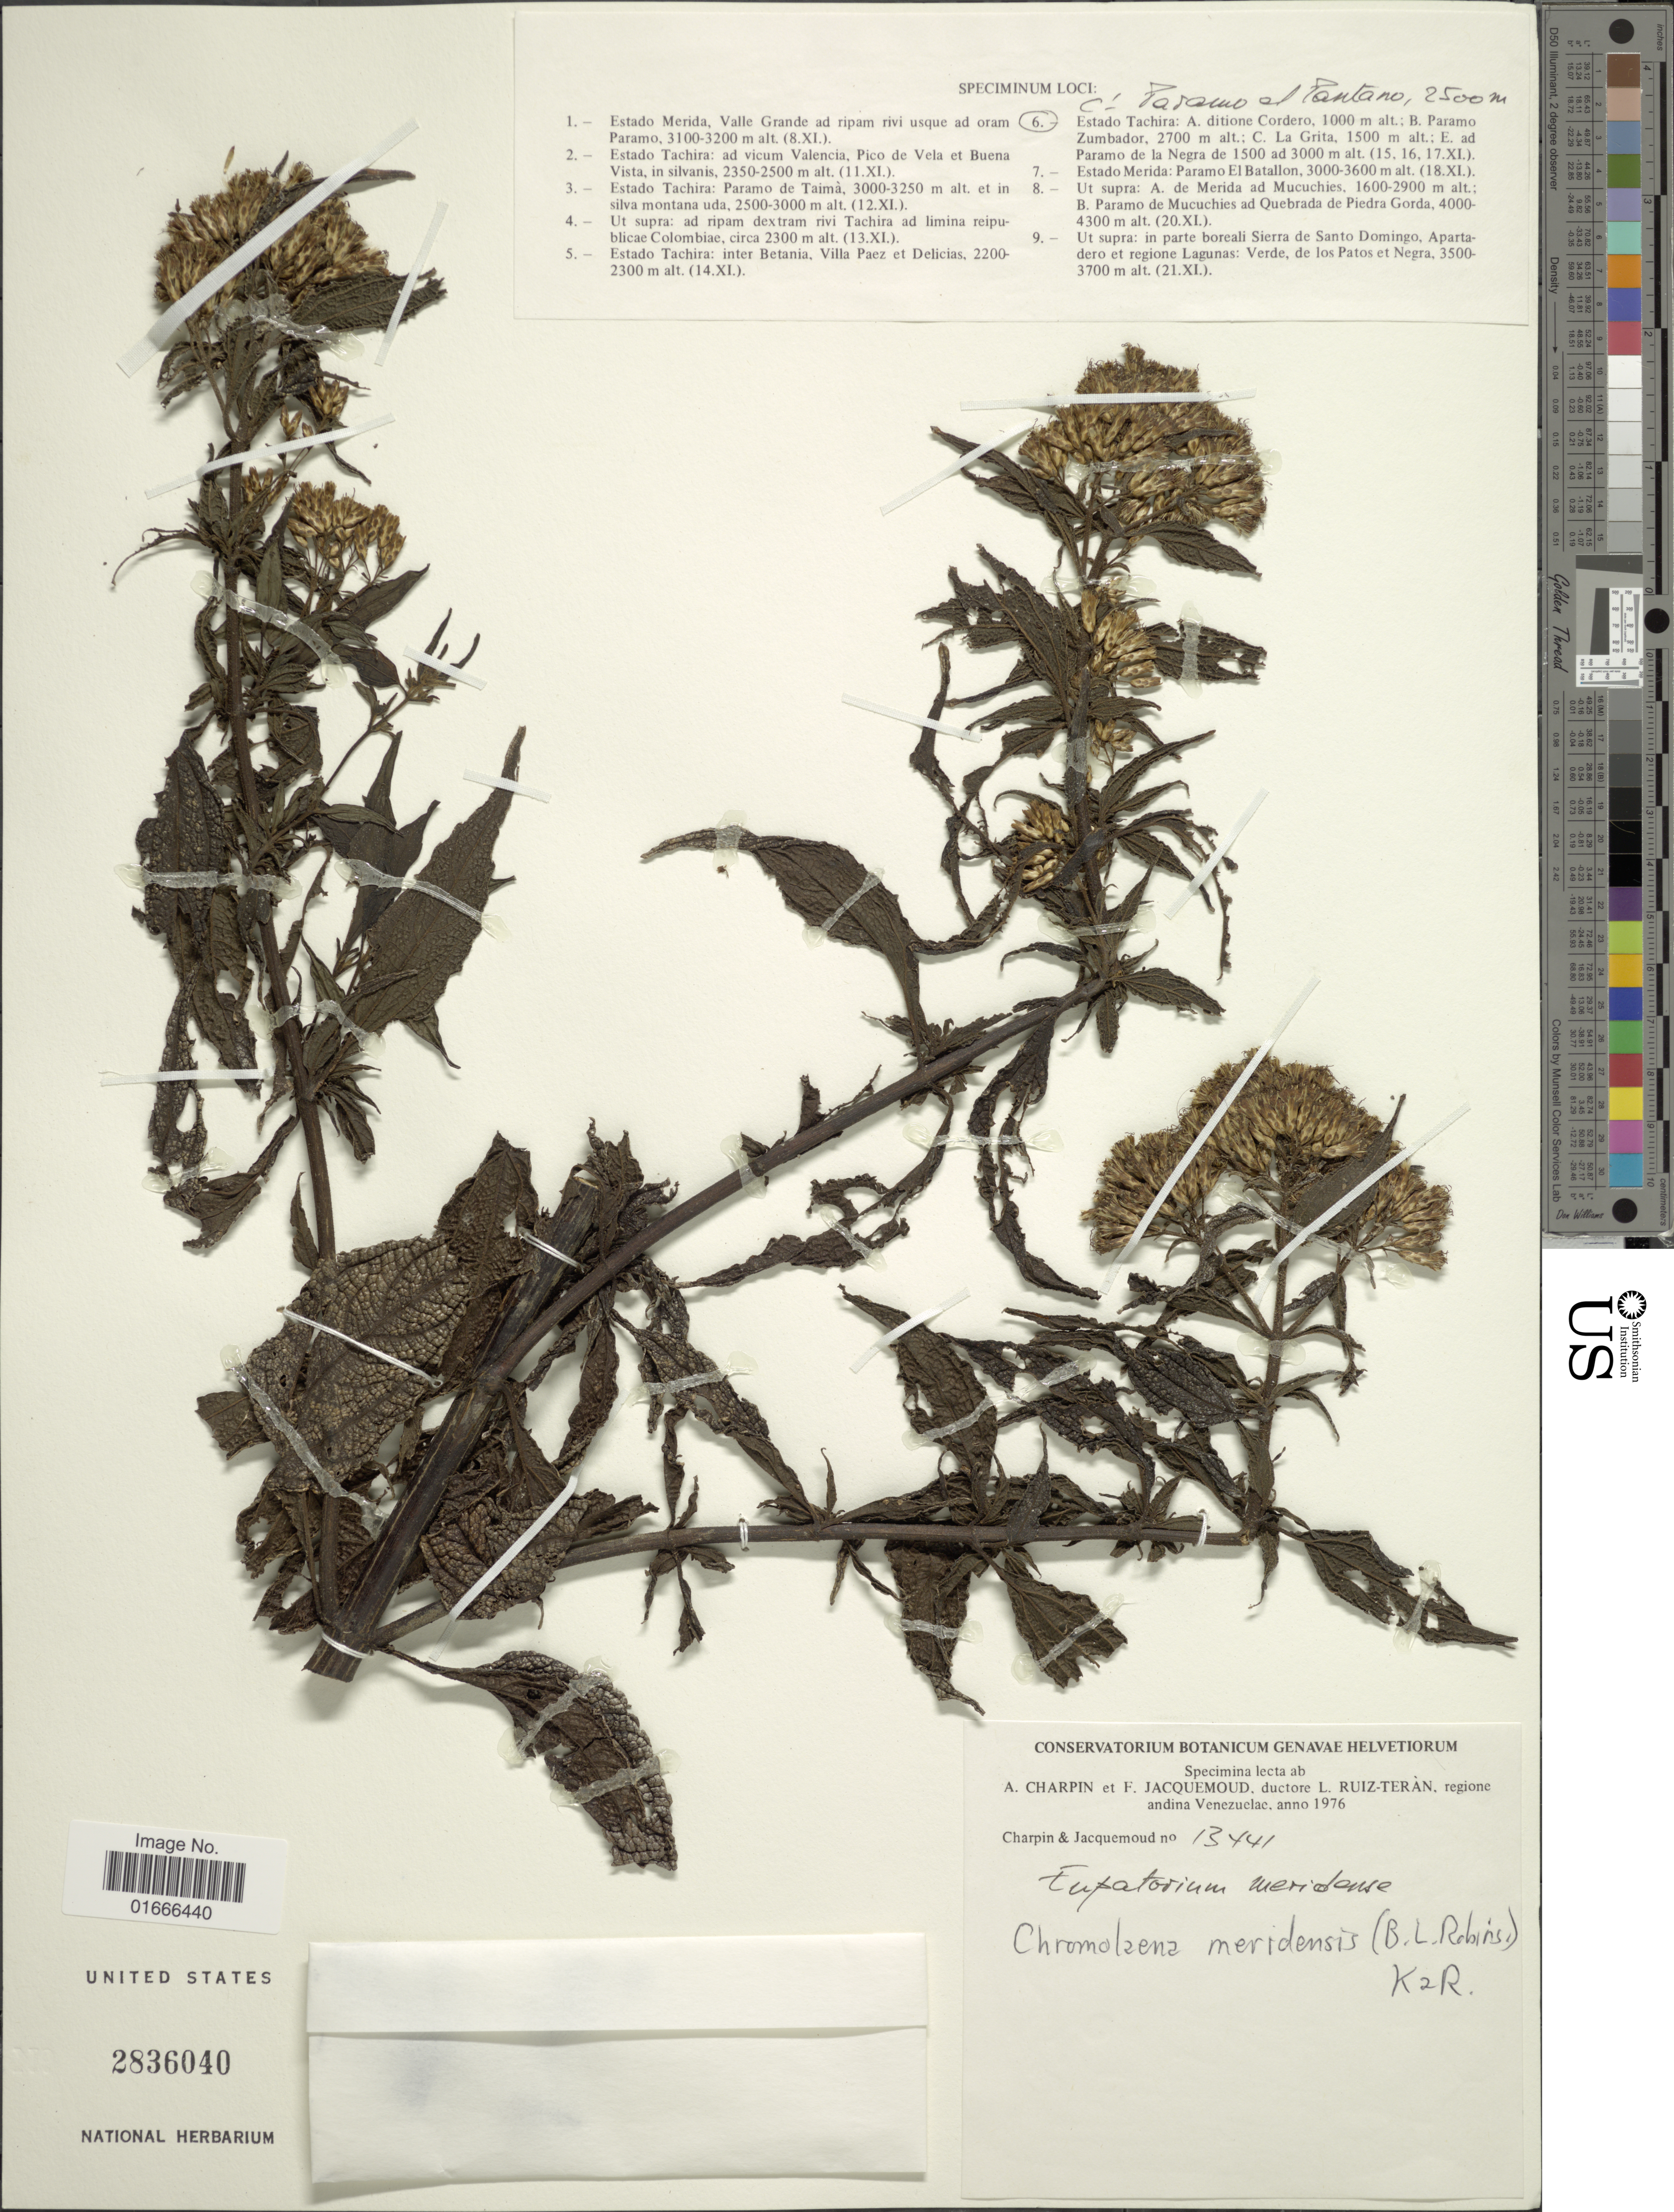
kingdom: Plantae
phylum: Tracheophyta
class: Magnoliopsida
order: Asterales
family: Asteraceae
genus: Chromolaena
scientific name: Chromolaena meridensis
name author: (B.L. Rob.) R.M. King & H. Rob.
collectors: A. Charpin & F. Jacquemoud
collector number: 13441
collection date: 1976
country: Venezuela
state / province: Tachira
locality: Paramo el Pantano, La Grita, E. ad Paramo de la Negra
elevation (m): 2500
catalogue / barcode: US 2836040